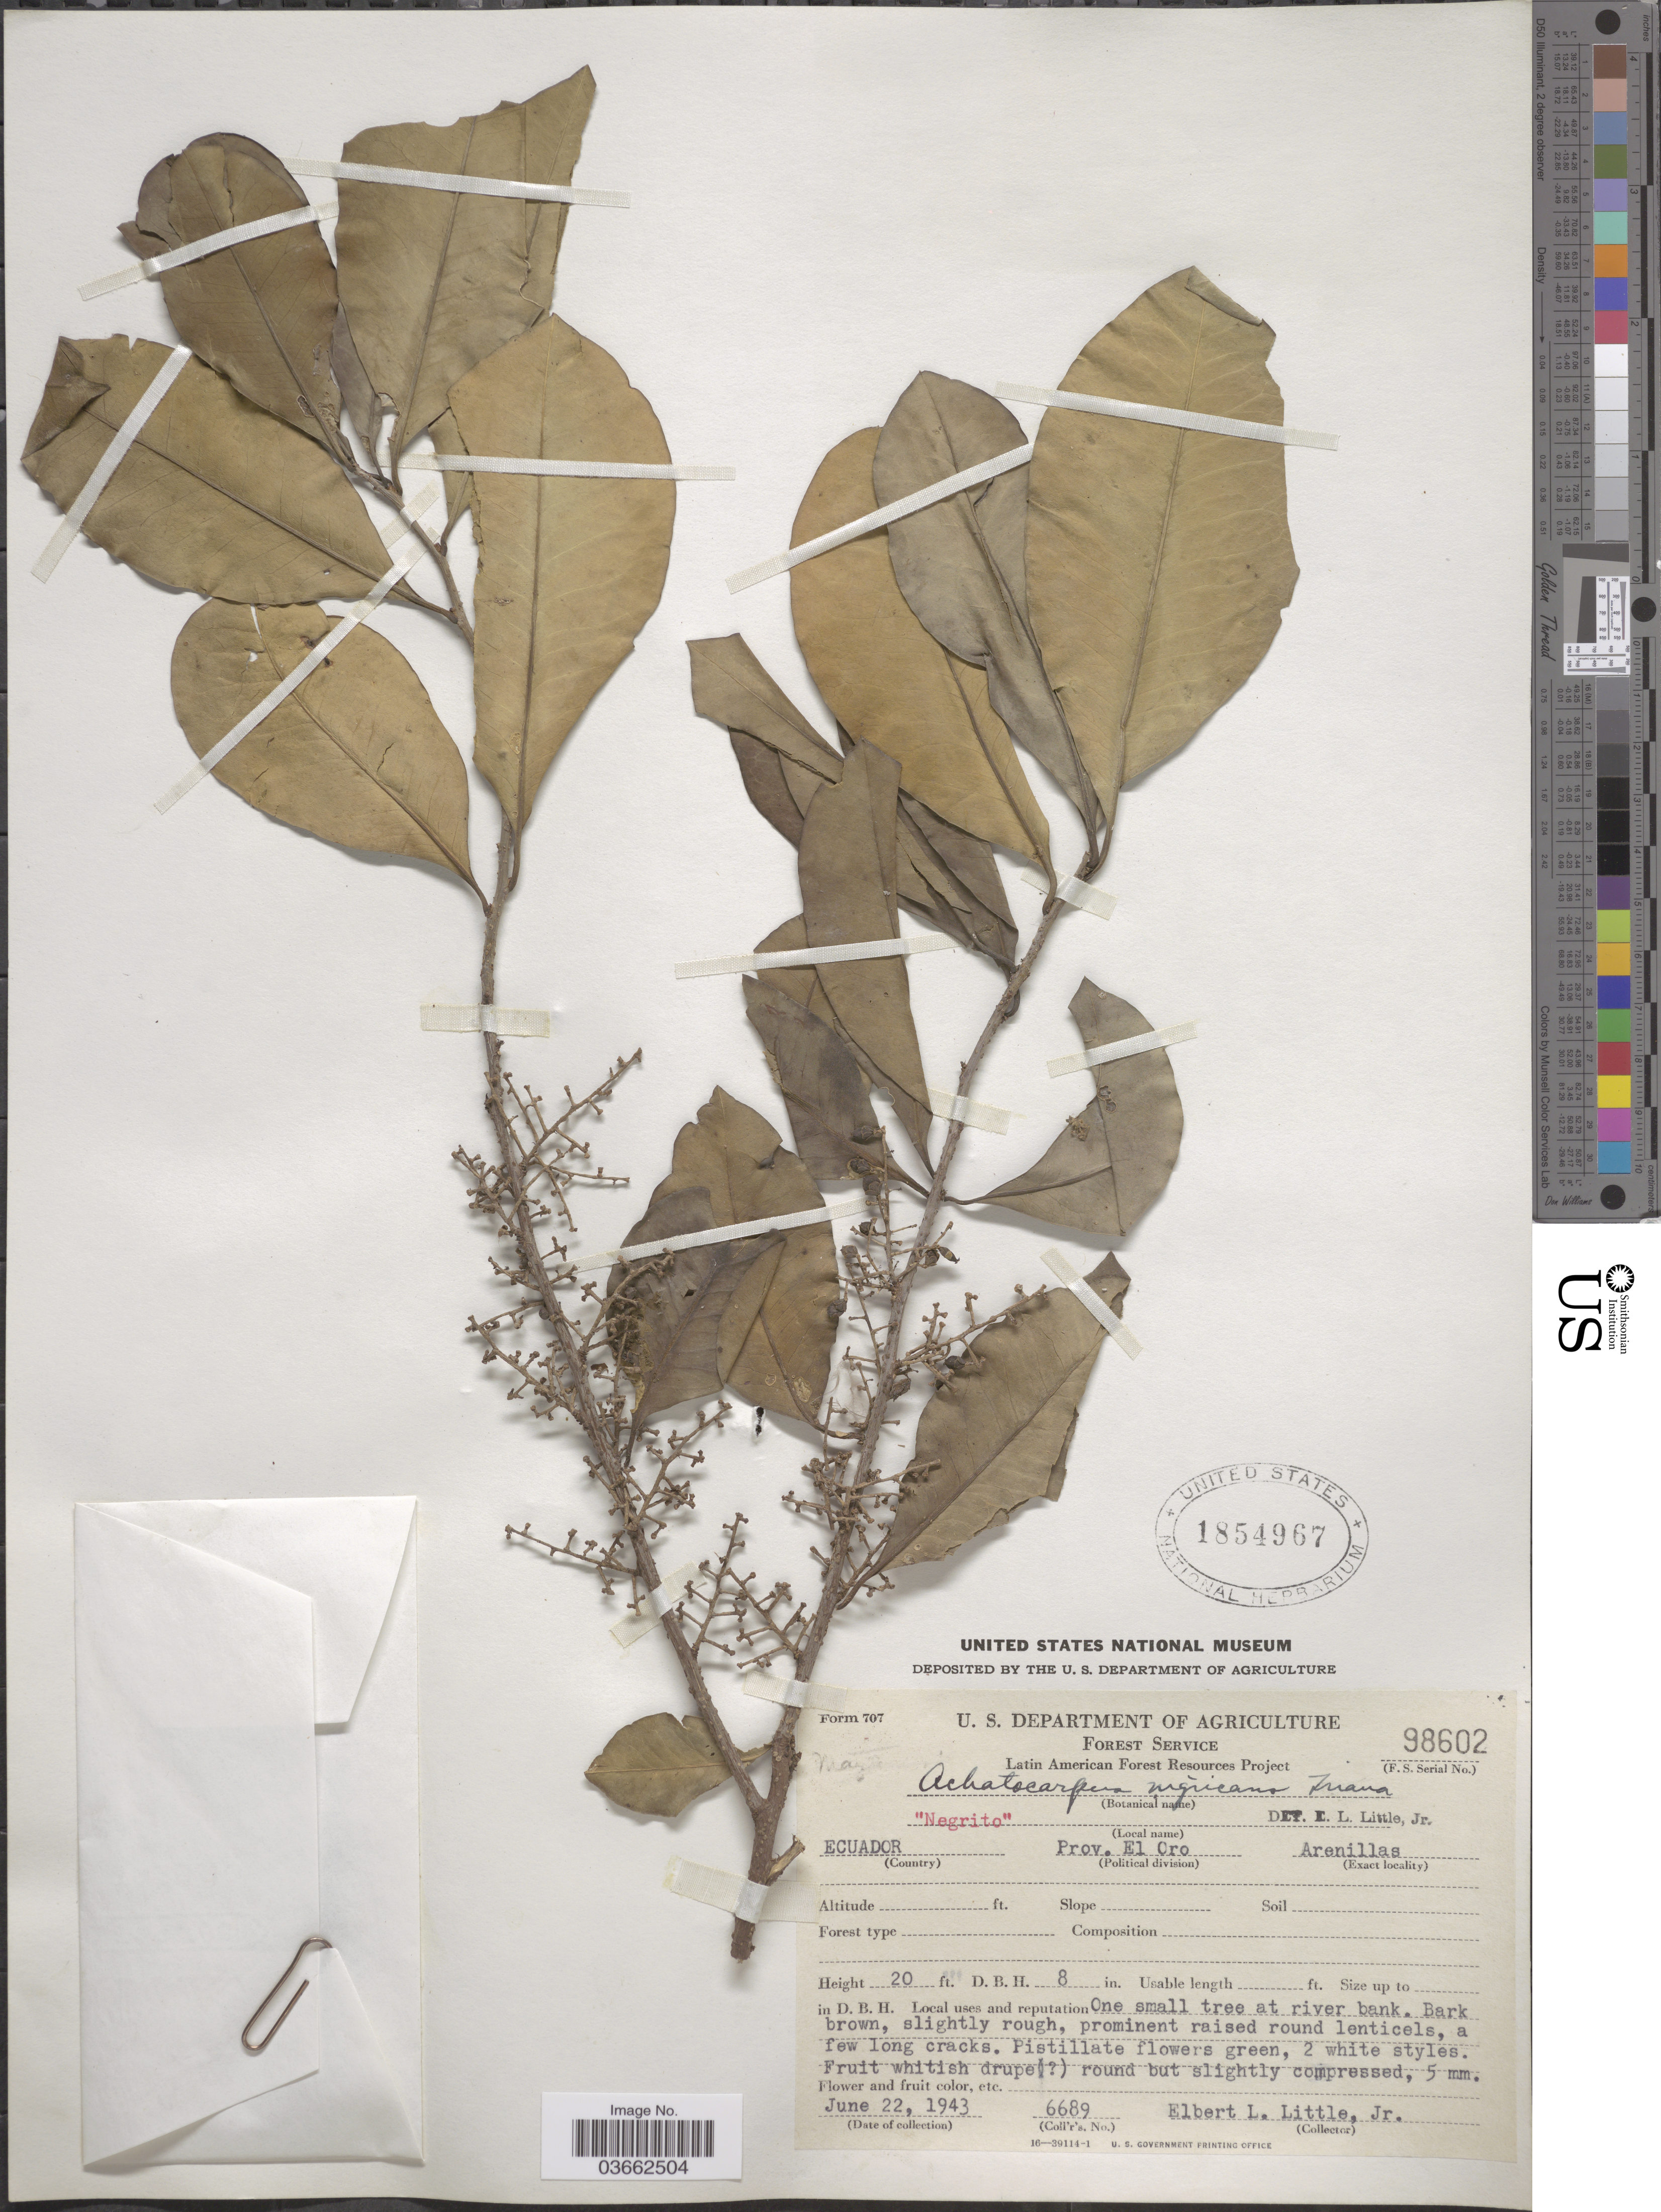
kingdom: Plantae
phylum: Tracheophyta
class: Magnoliopsida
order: Caryophyllales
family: Achatocarpaceae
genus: Achatocarpus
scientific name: Achatocarpus nigricans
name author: Triana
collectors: E. L. Little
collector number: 6689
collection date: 1943-06-22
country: Ecuador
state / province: El Oro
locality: Arenillas.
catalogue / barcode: US 1854967